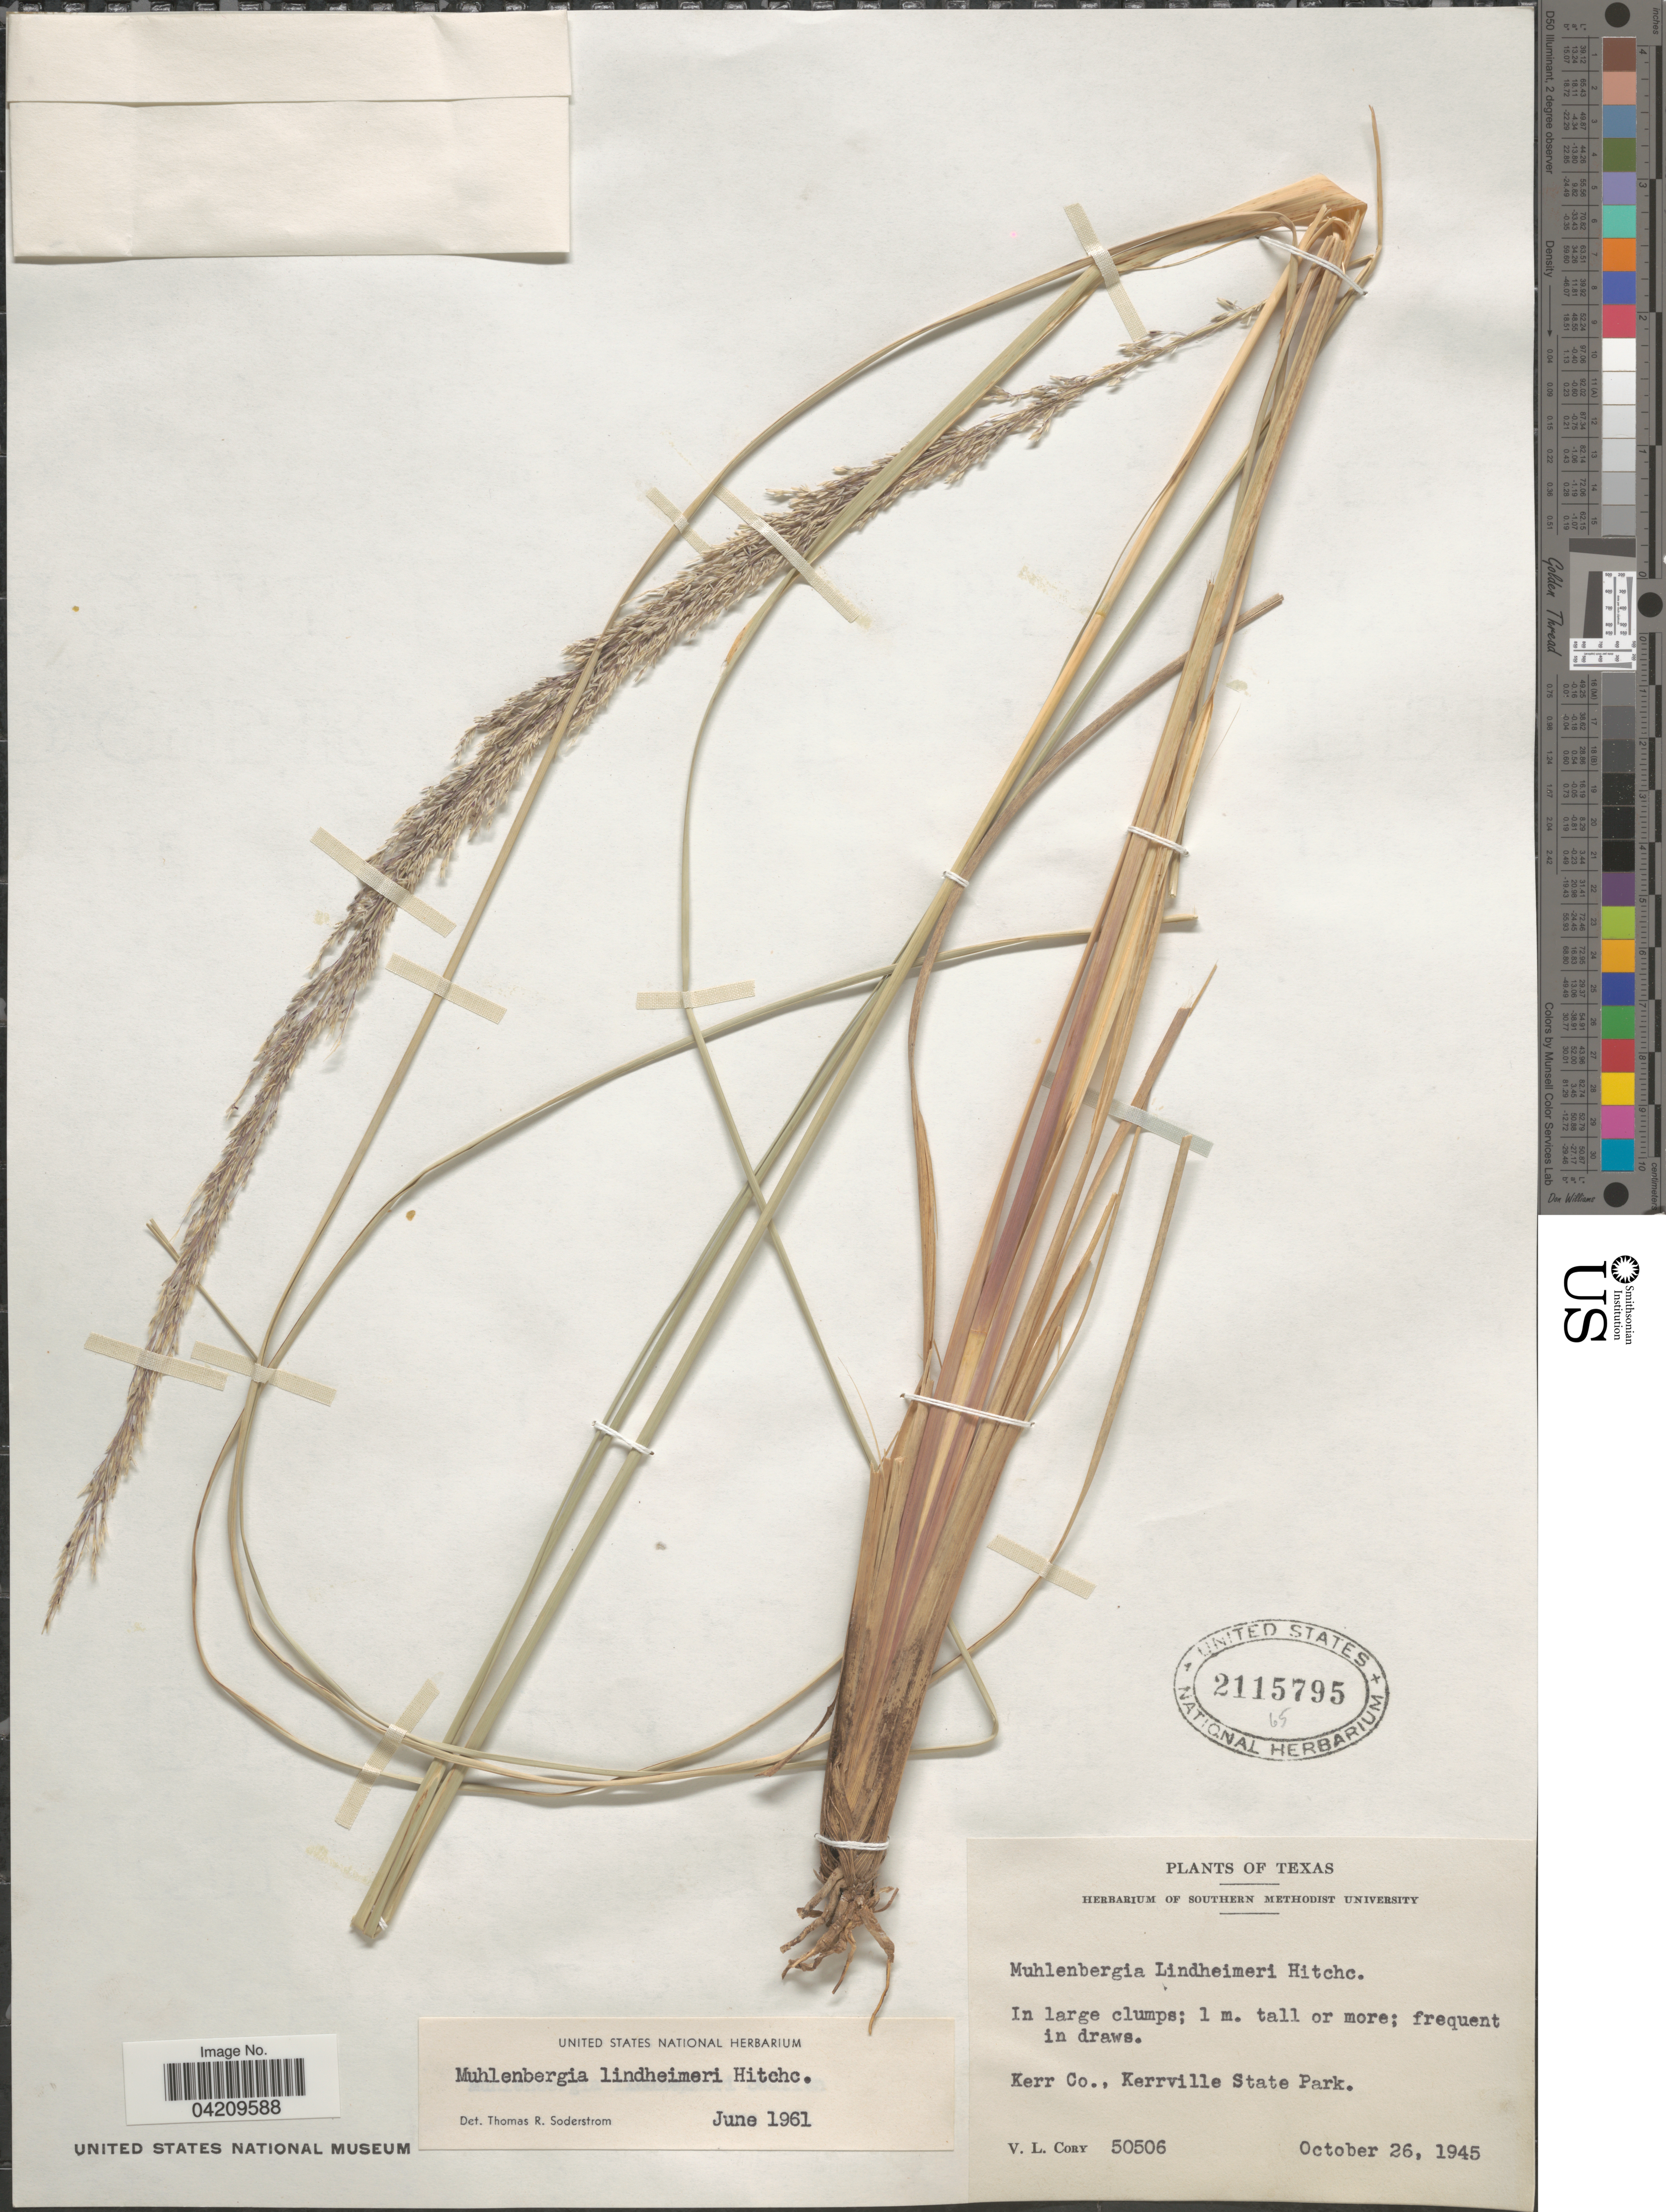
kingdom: Plantae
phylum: Tracheophyta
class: Liliopsida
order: Poales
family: Poaceae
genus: Muhlenbergia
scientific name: Muhlenbergia lindheimeri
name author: Hitchc.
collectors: V. Cory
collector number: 50506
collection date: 1945-10-26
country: United States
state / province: Texas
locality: Kerr Co., Kerrville State Park.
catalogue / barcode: US 2115795